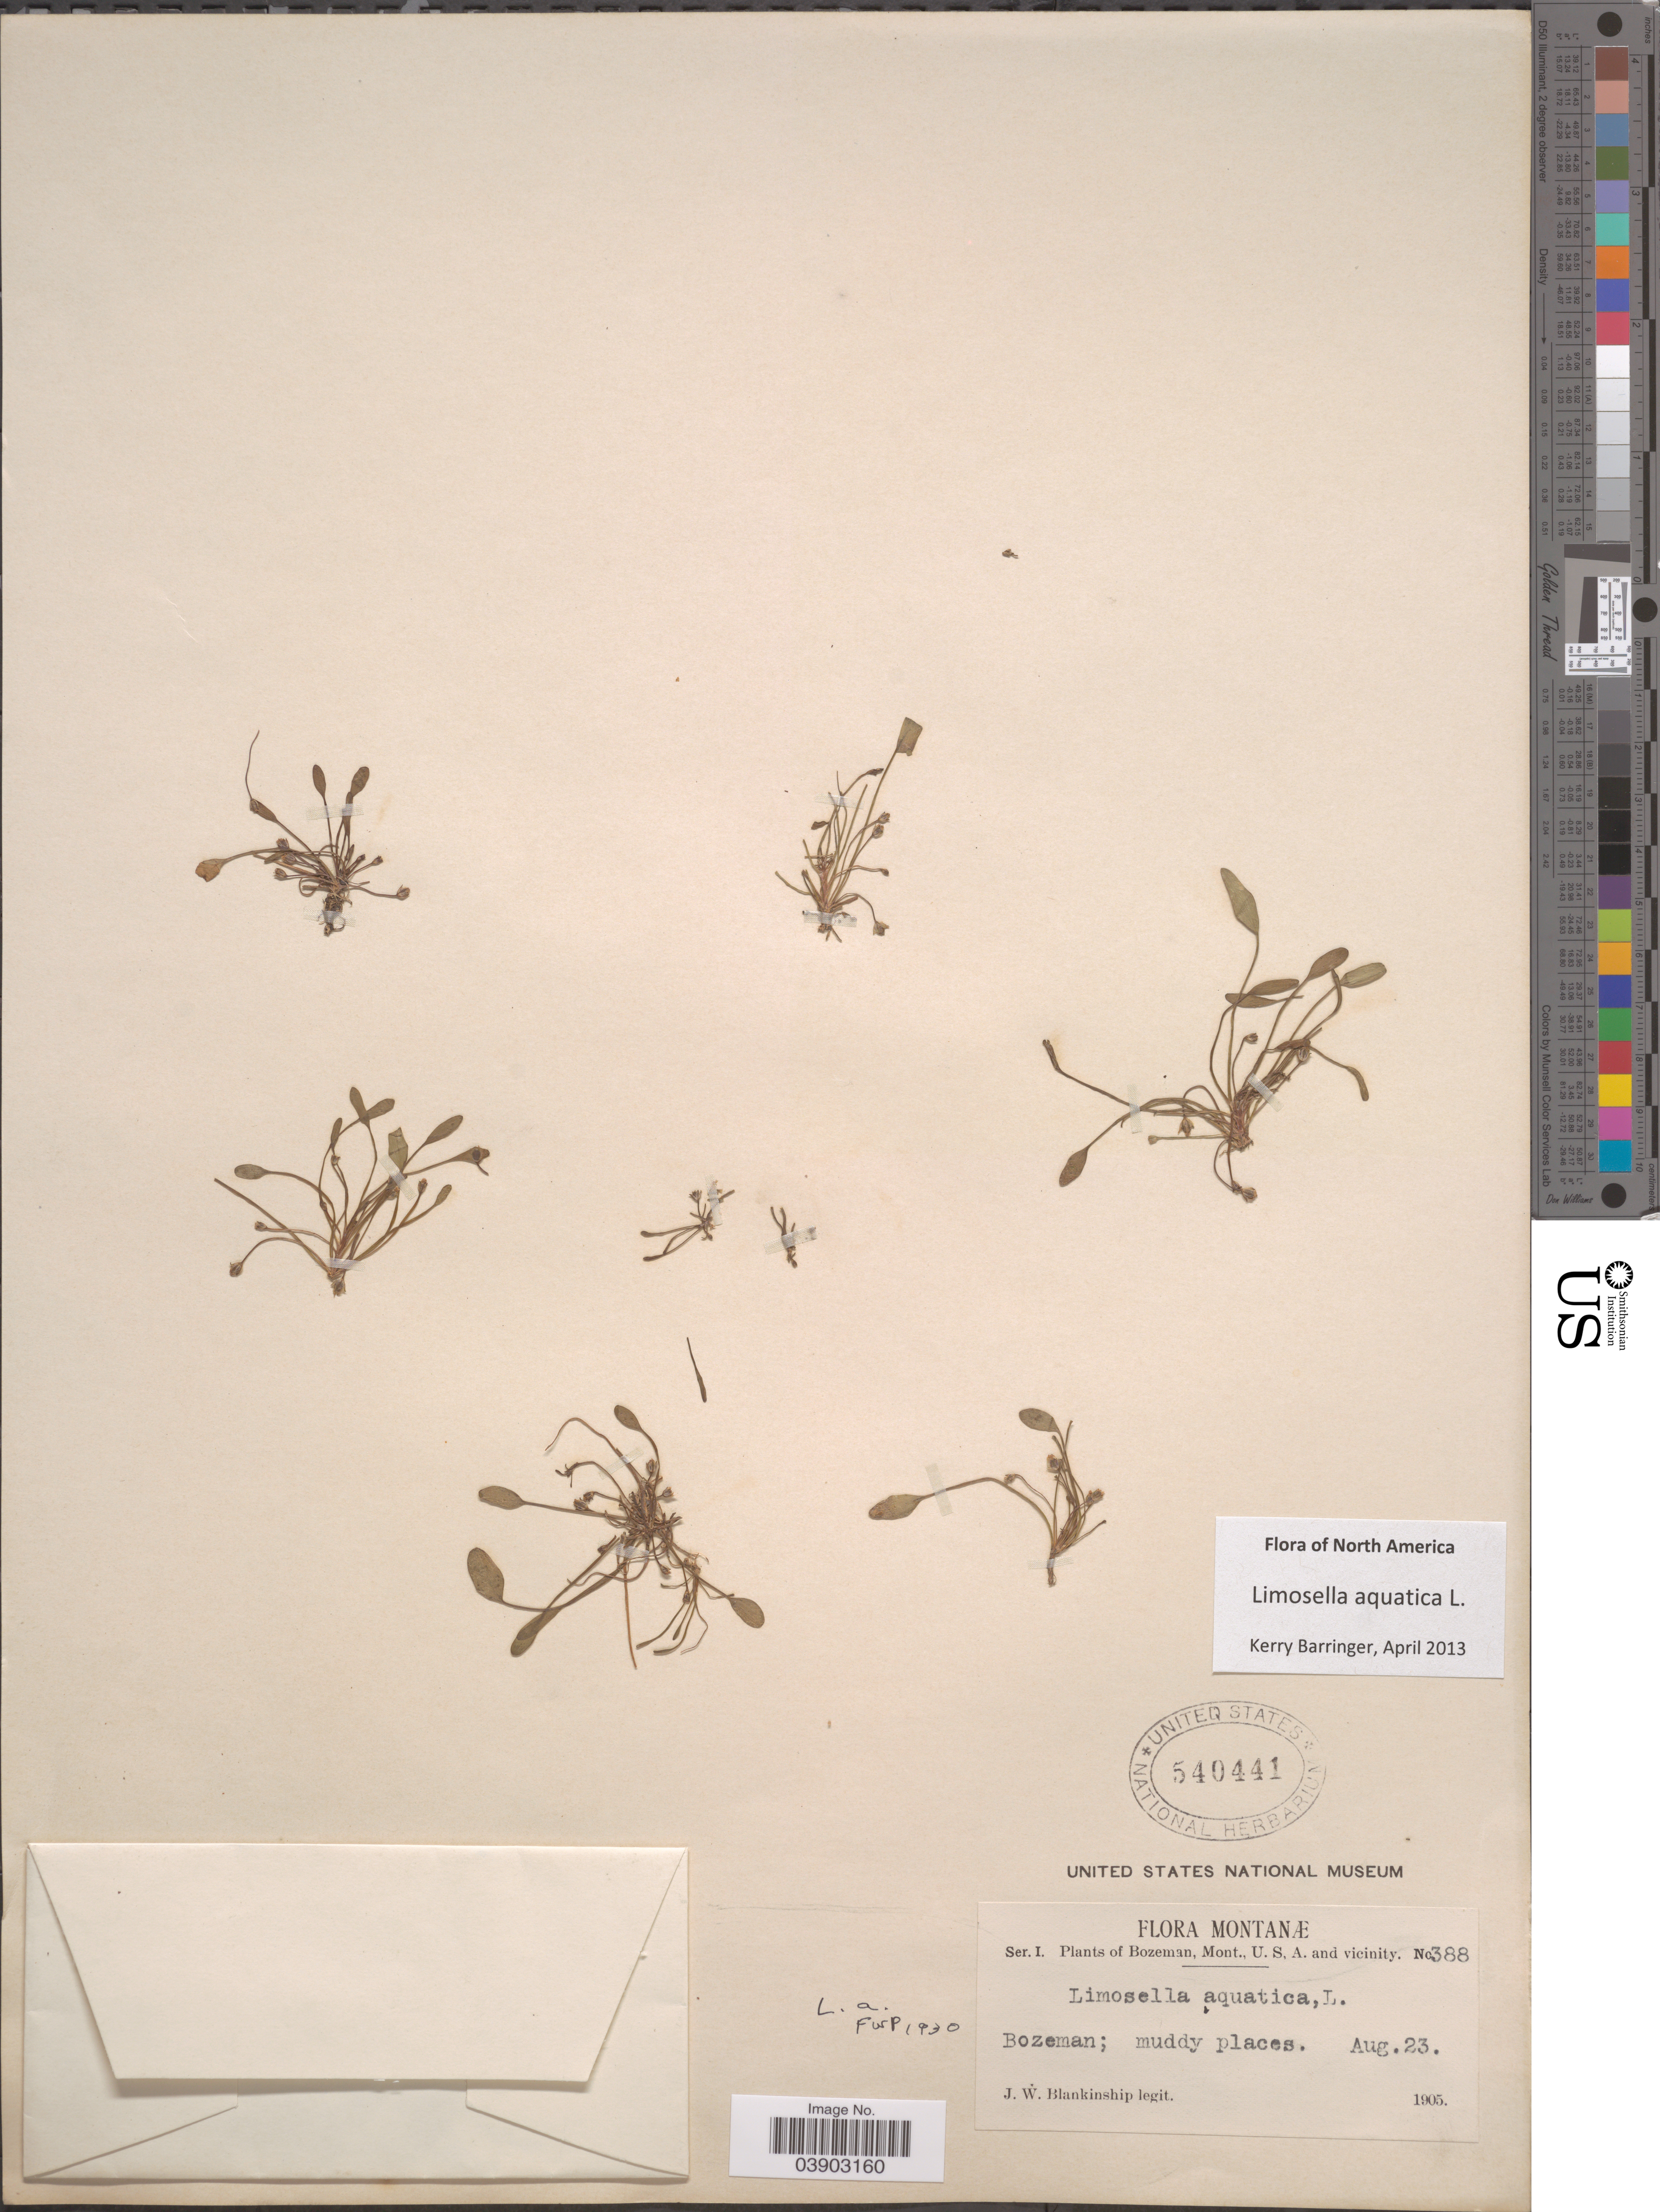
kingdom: Plantae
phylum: Tracheophyta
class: Magnoliopsida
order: Lamiales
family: Scrophulariaceae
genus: Limosella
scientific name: Limosella aquatica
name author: L.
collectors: J. W. Blankinship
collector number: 388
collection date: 1905-08-23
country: United States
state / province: Montana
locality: Bozeman, U.S.A. and vicinity. Bozeman; muddy places.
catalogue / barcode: US 540441